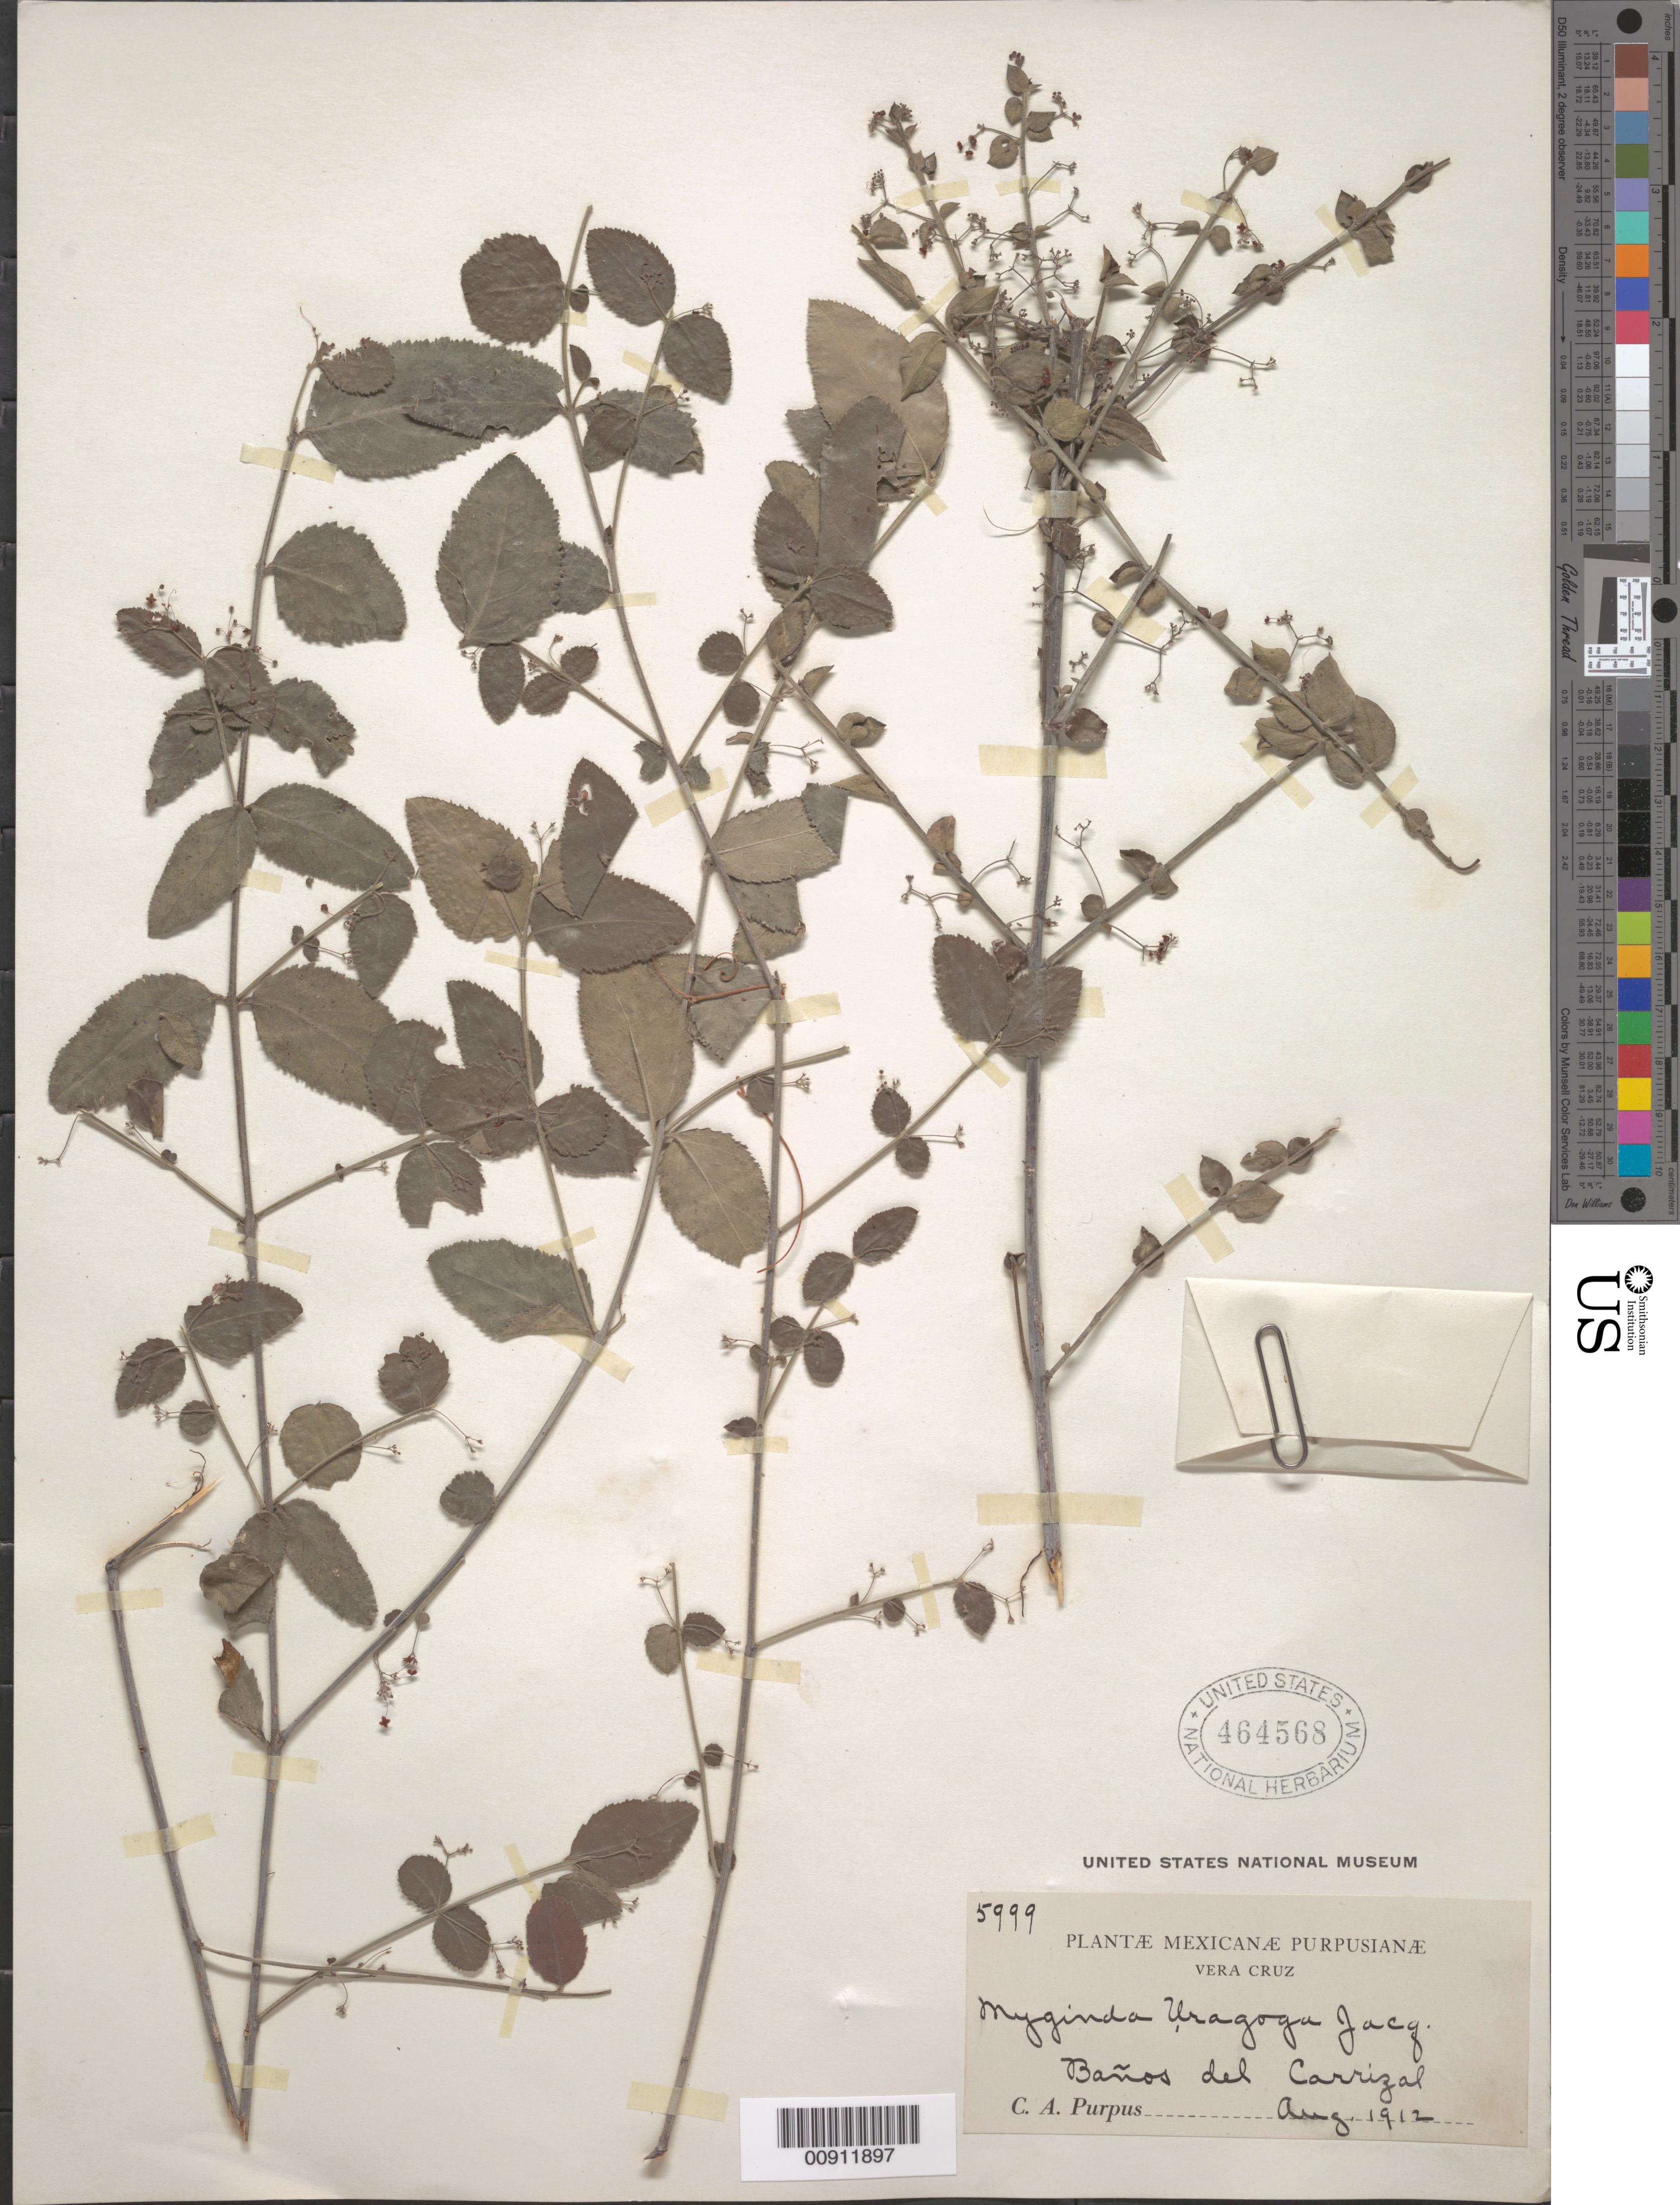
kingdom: Plantae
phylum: Tracheophyta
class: Magnoliopsida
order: Celastrales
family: Celastraceae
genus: Crossopetalum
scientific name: Crossopetalum uragoga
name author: (Jacq.) Kuntze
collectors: C. A. Purpus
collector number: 5999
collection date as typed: Aug 1912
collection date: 1912-08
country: Mexico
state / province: Veracruz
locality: Baños del Carrizal, Veracruz.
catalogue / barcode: US 464568